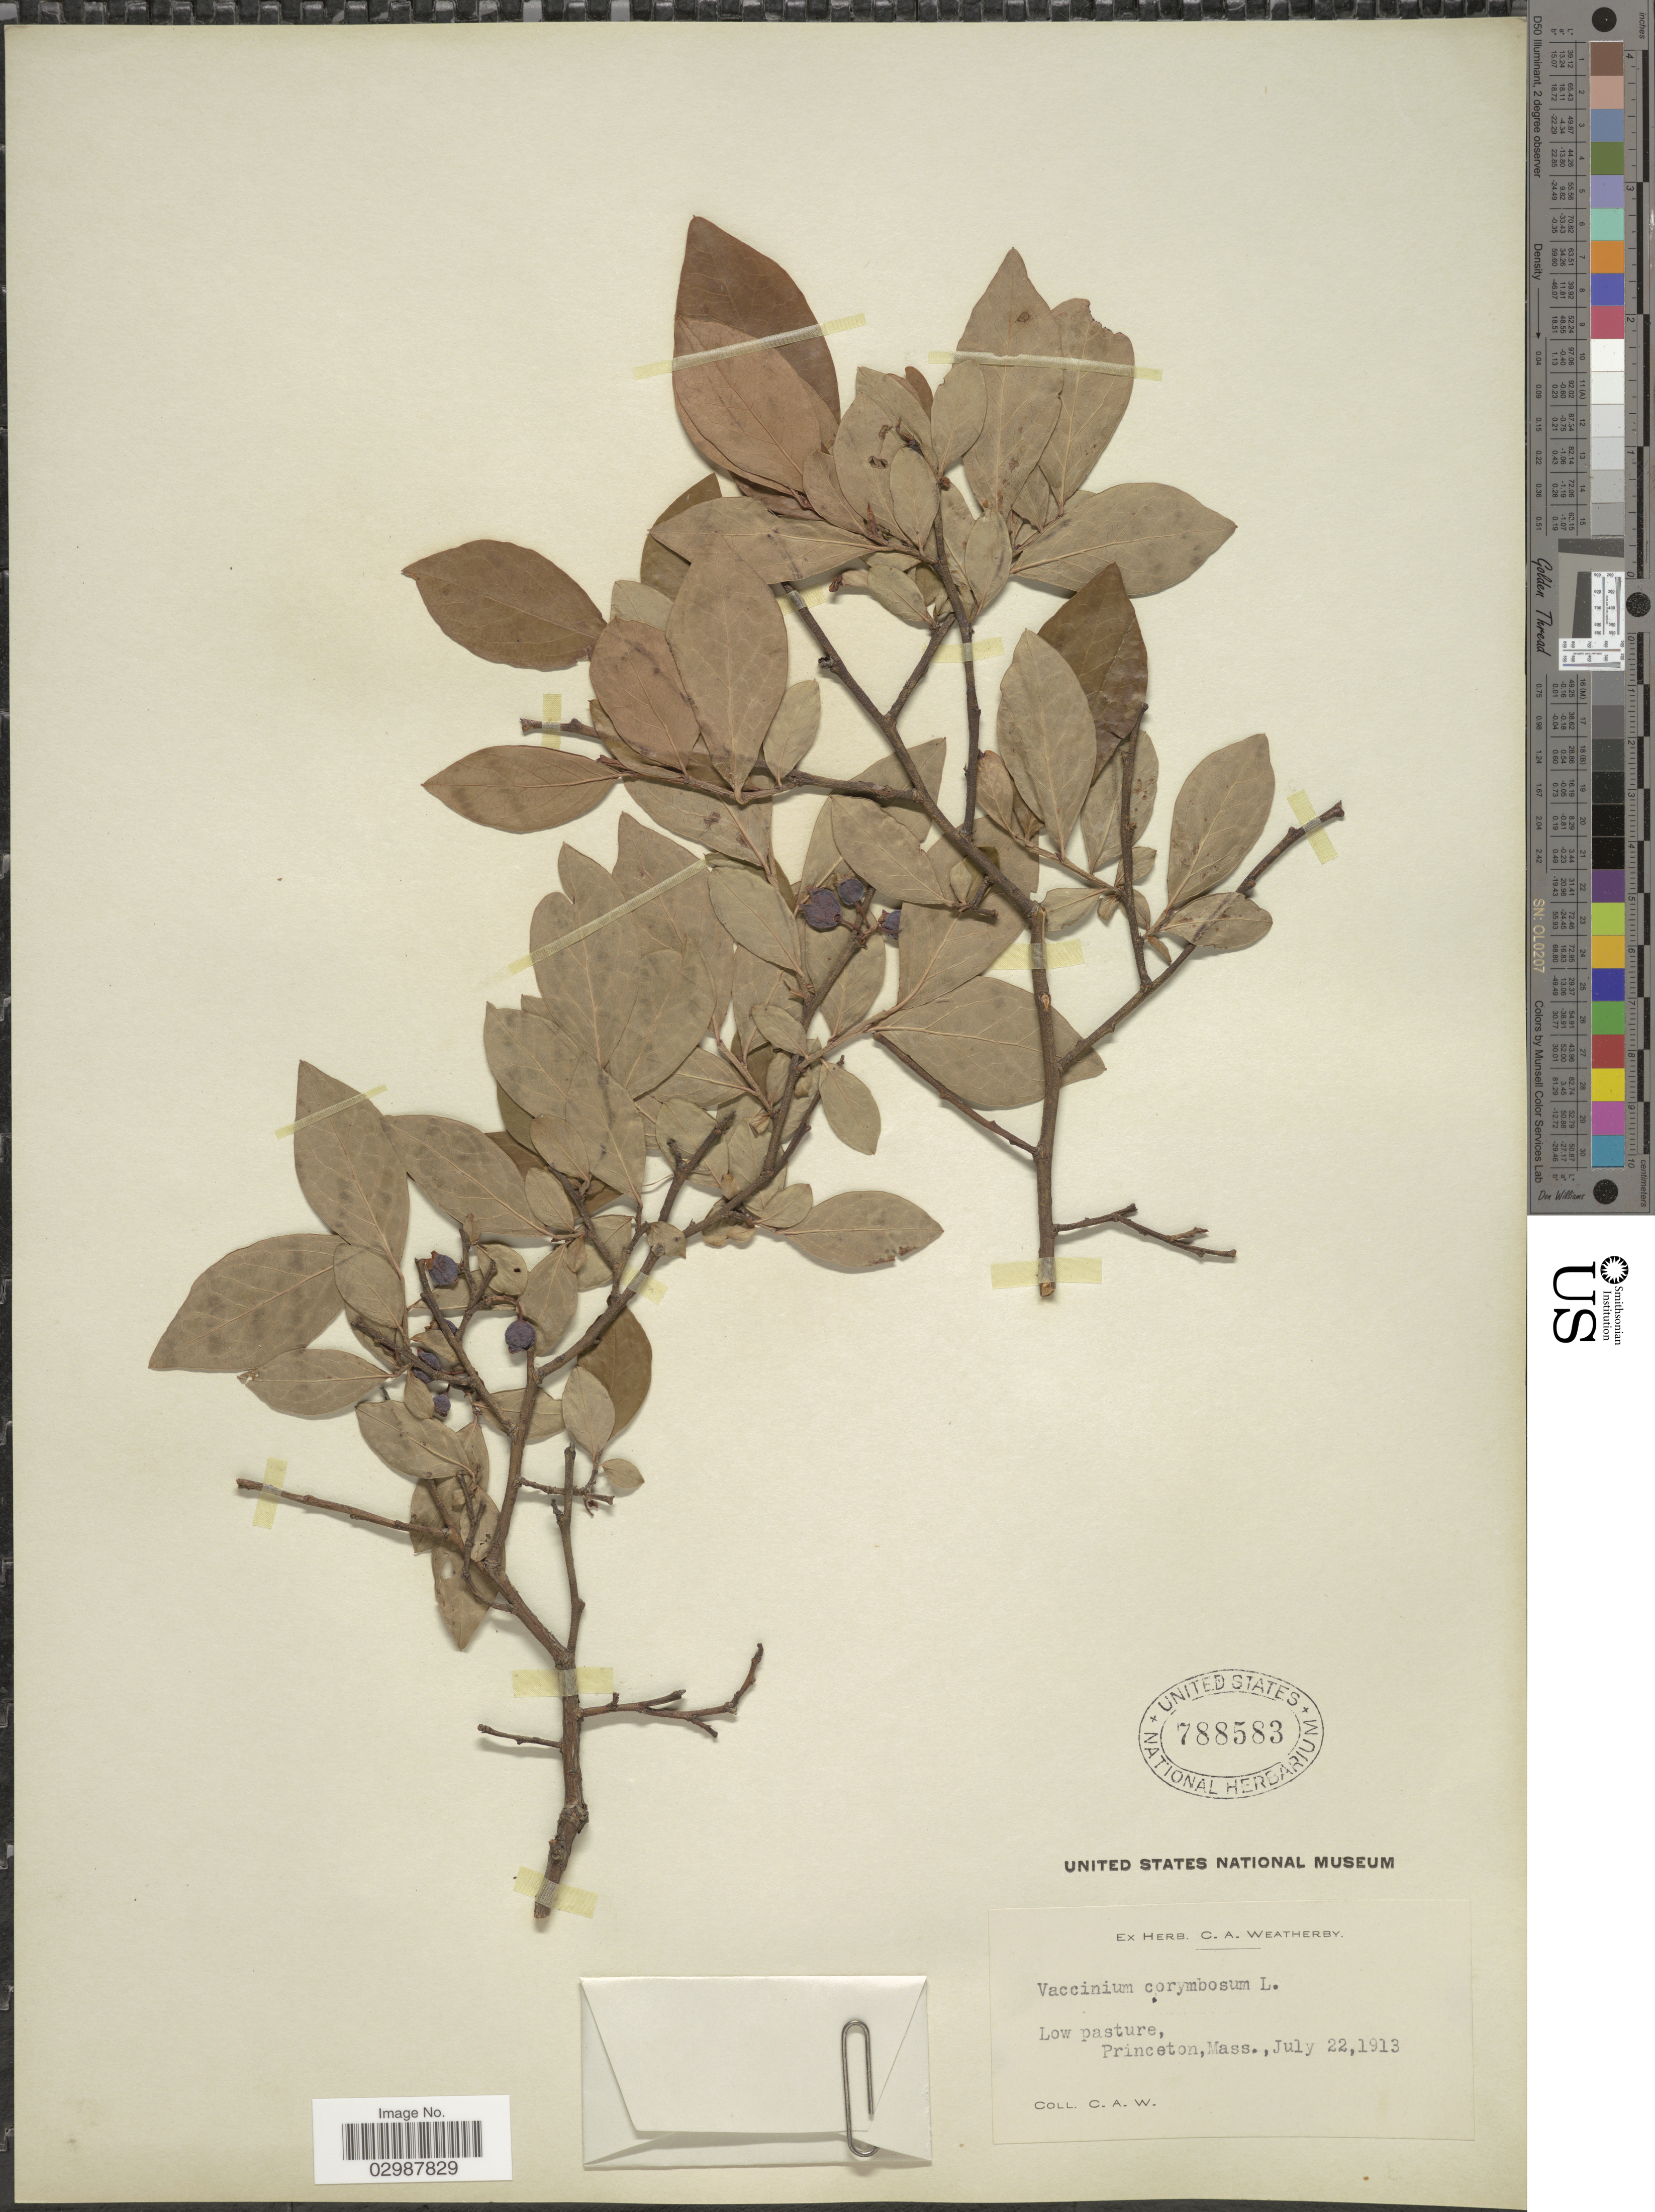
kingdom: Plantae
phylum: Tracheophyta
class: Magnoliopsida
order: Ericales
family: Ericaceae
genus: Vaccinium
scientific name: Vaccinium corymbosum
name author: L.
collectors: C. A. Weatherby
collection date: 1913-07-22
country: United States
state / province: Massachusetts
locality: Low pasture, Princeton.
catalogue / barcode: US 788583